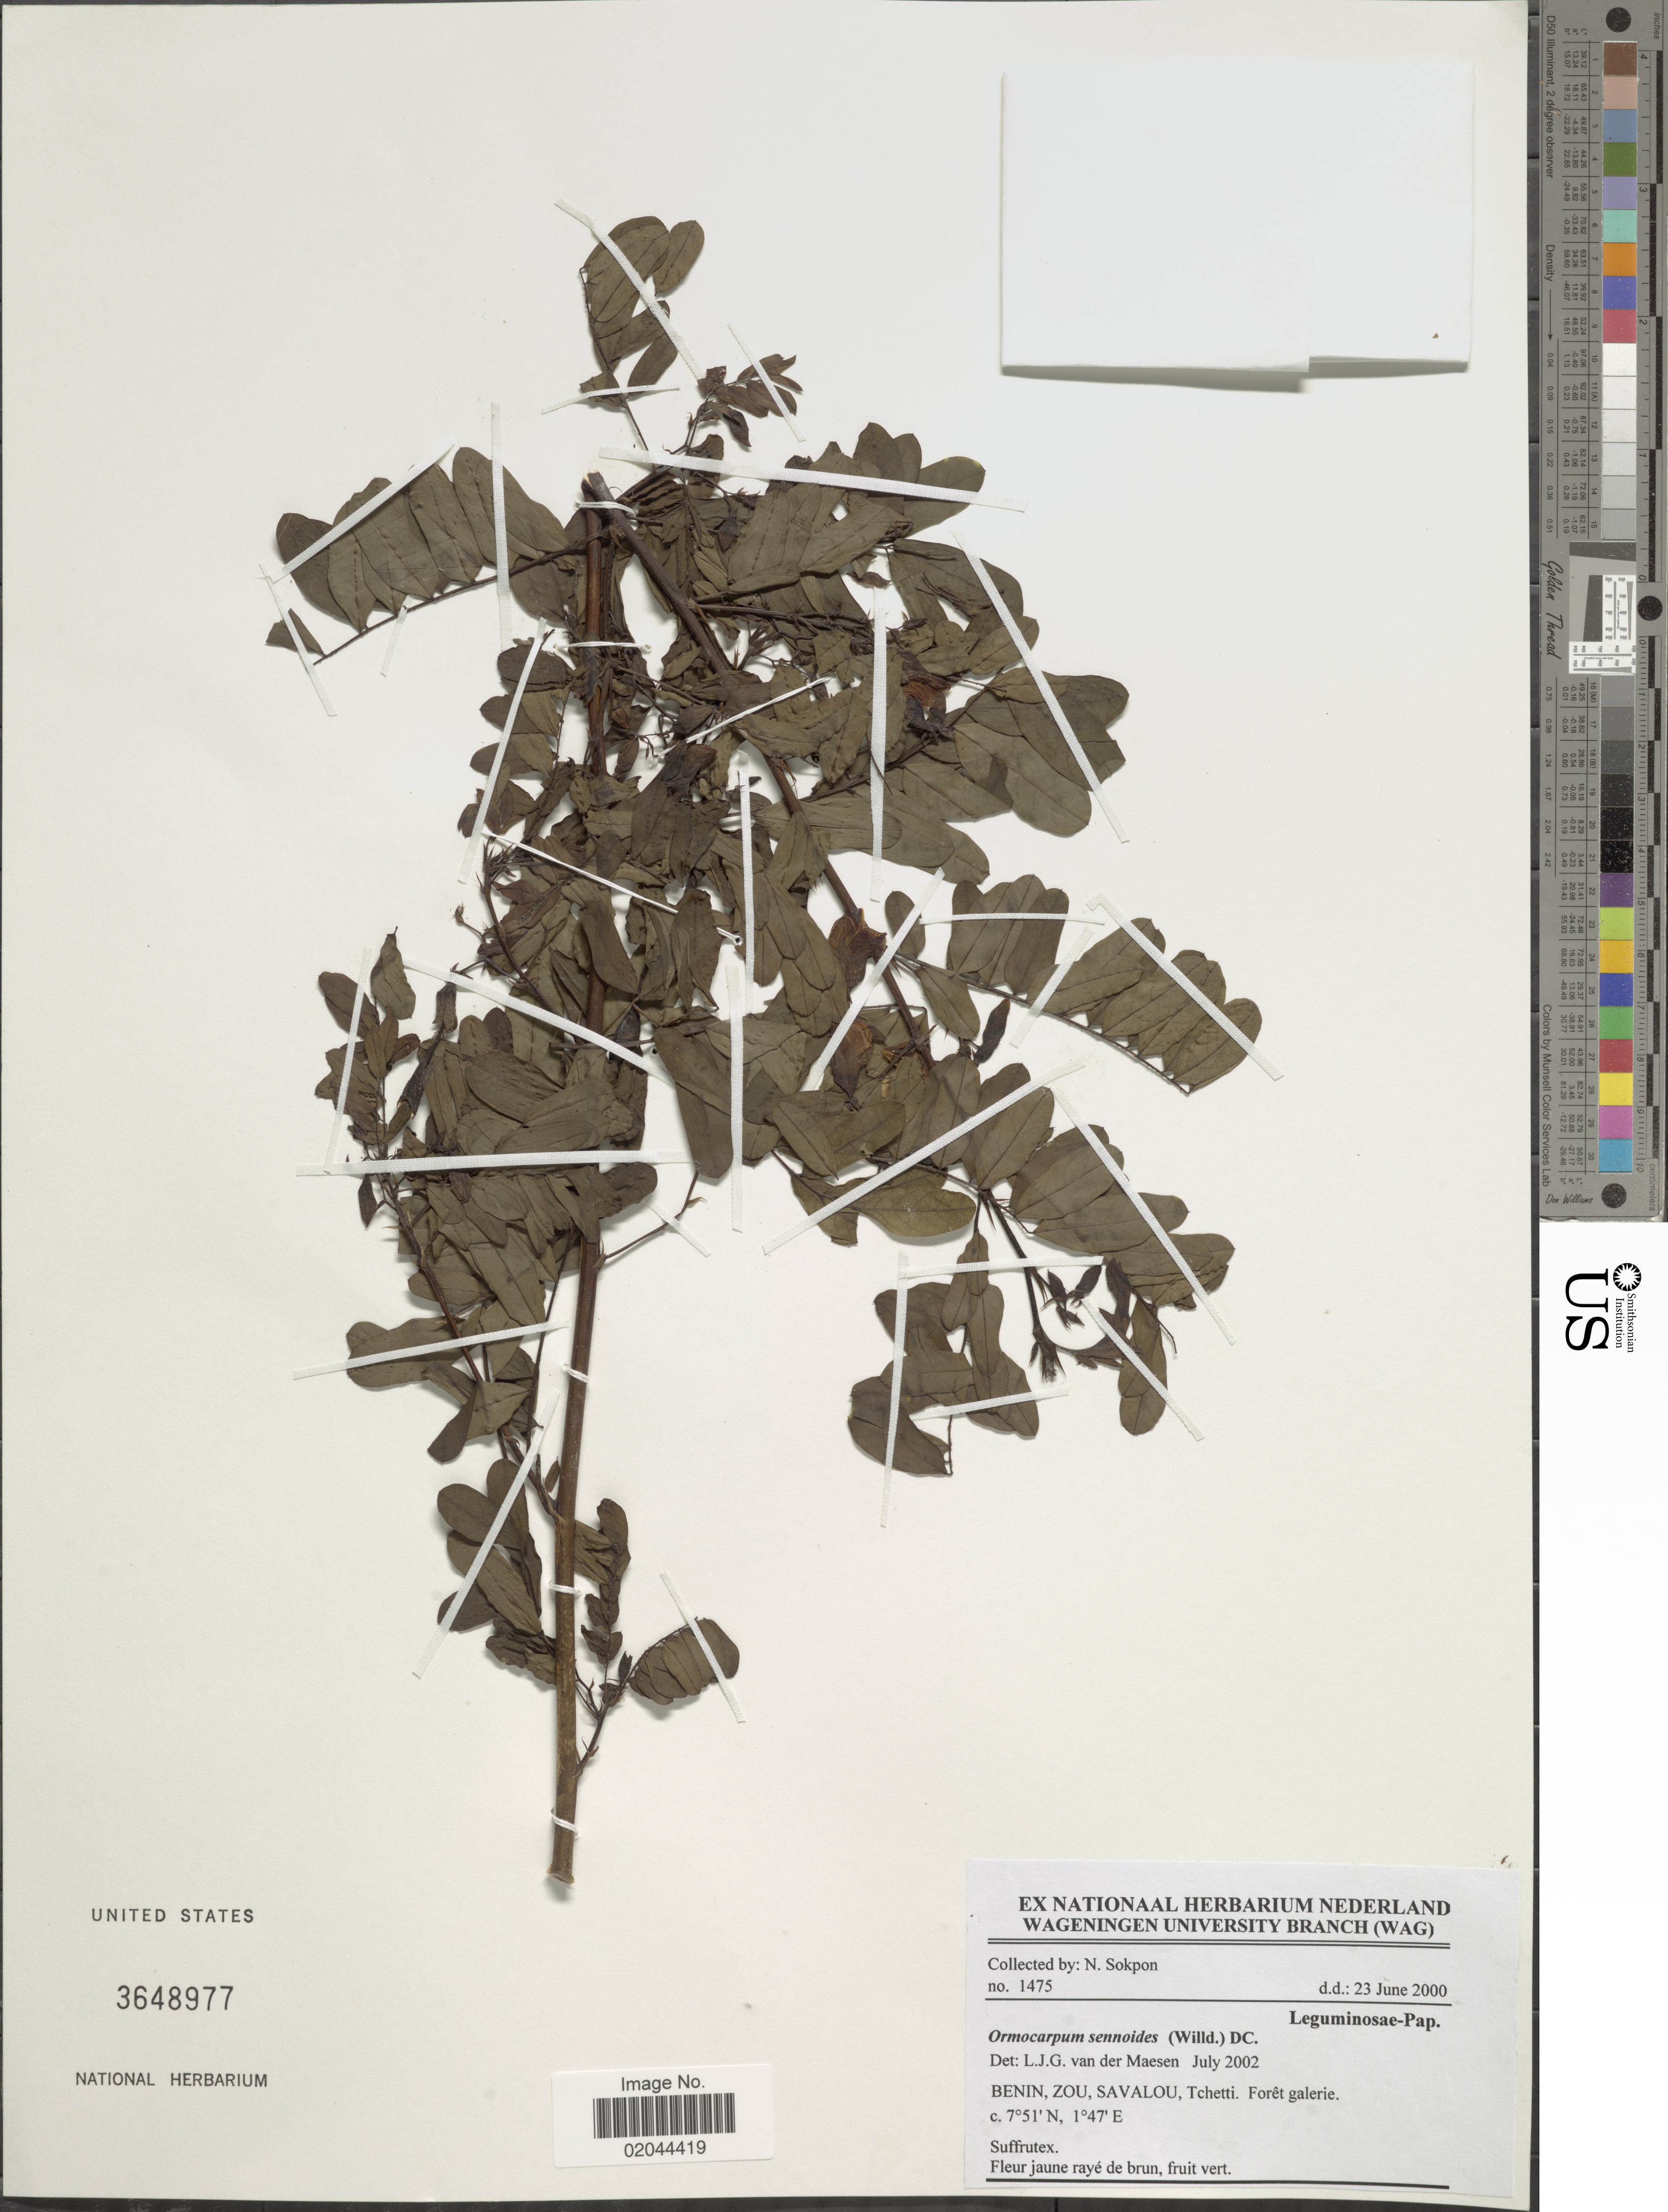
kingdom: Plantae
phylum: Tracheophyta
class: Magnoliopsida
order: Fabales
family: Fabaceae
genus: Ormocarpum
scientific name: Ormocarpum sennoides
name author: (Willd.) DC.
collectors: N. Sokpon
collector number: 1475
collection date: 2000-06-23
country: Benin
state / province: Zou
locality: Salvalou, Tchetti, Foret galerie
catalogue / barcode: US 3648977